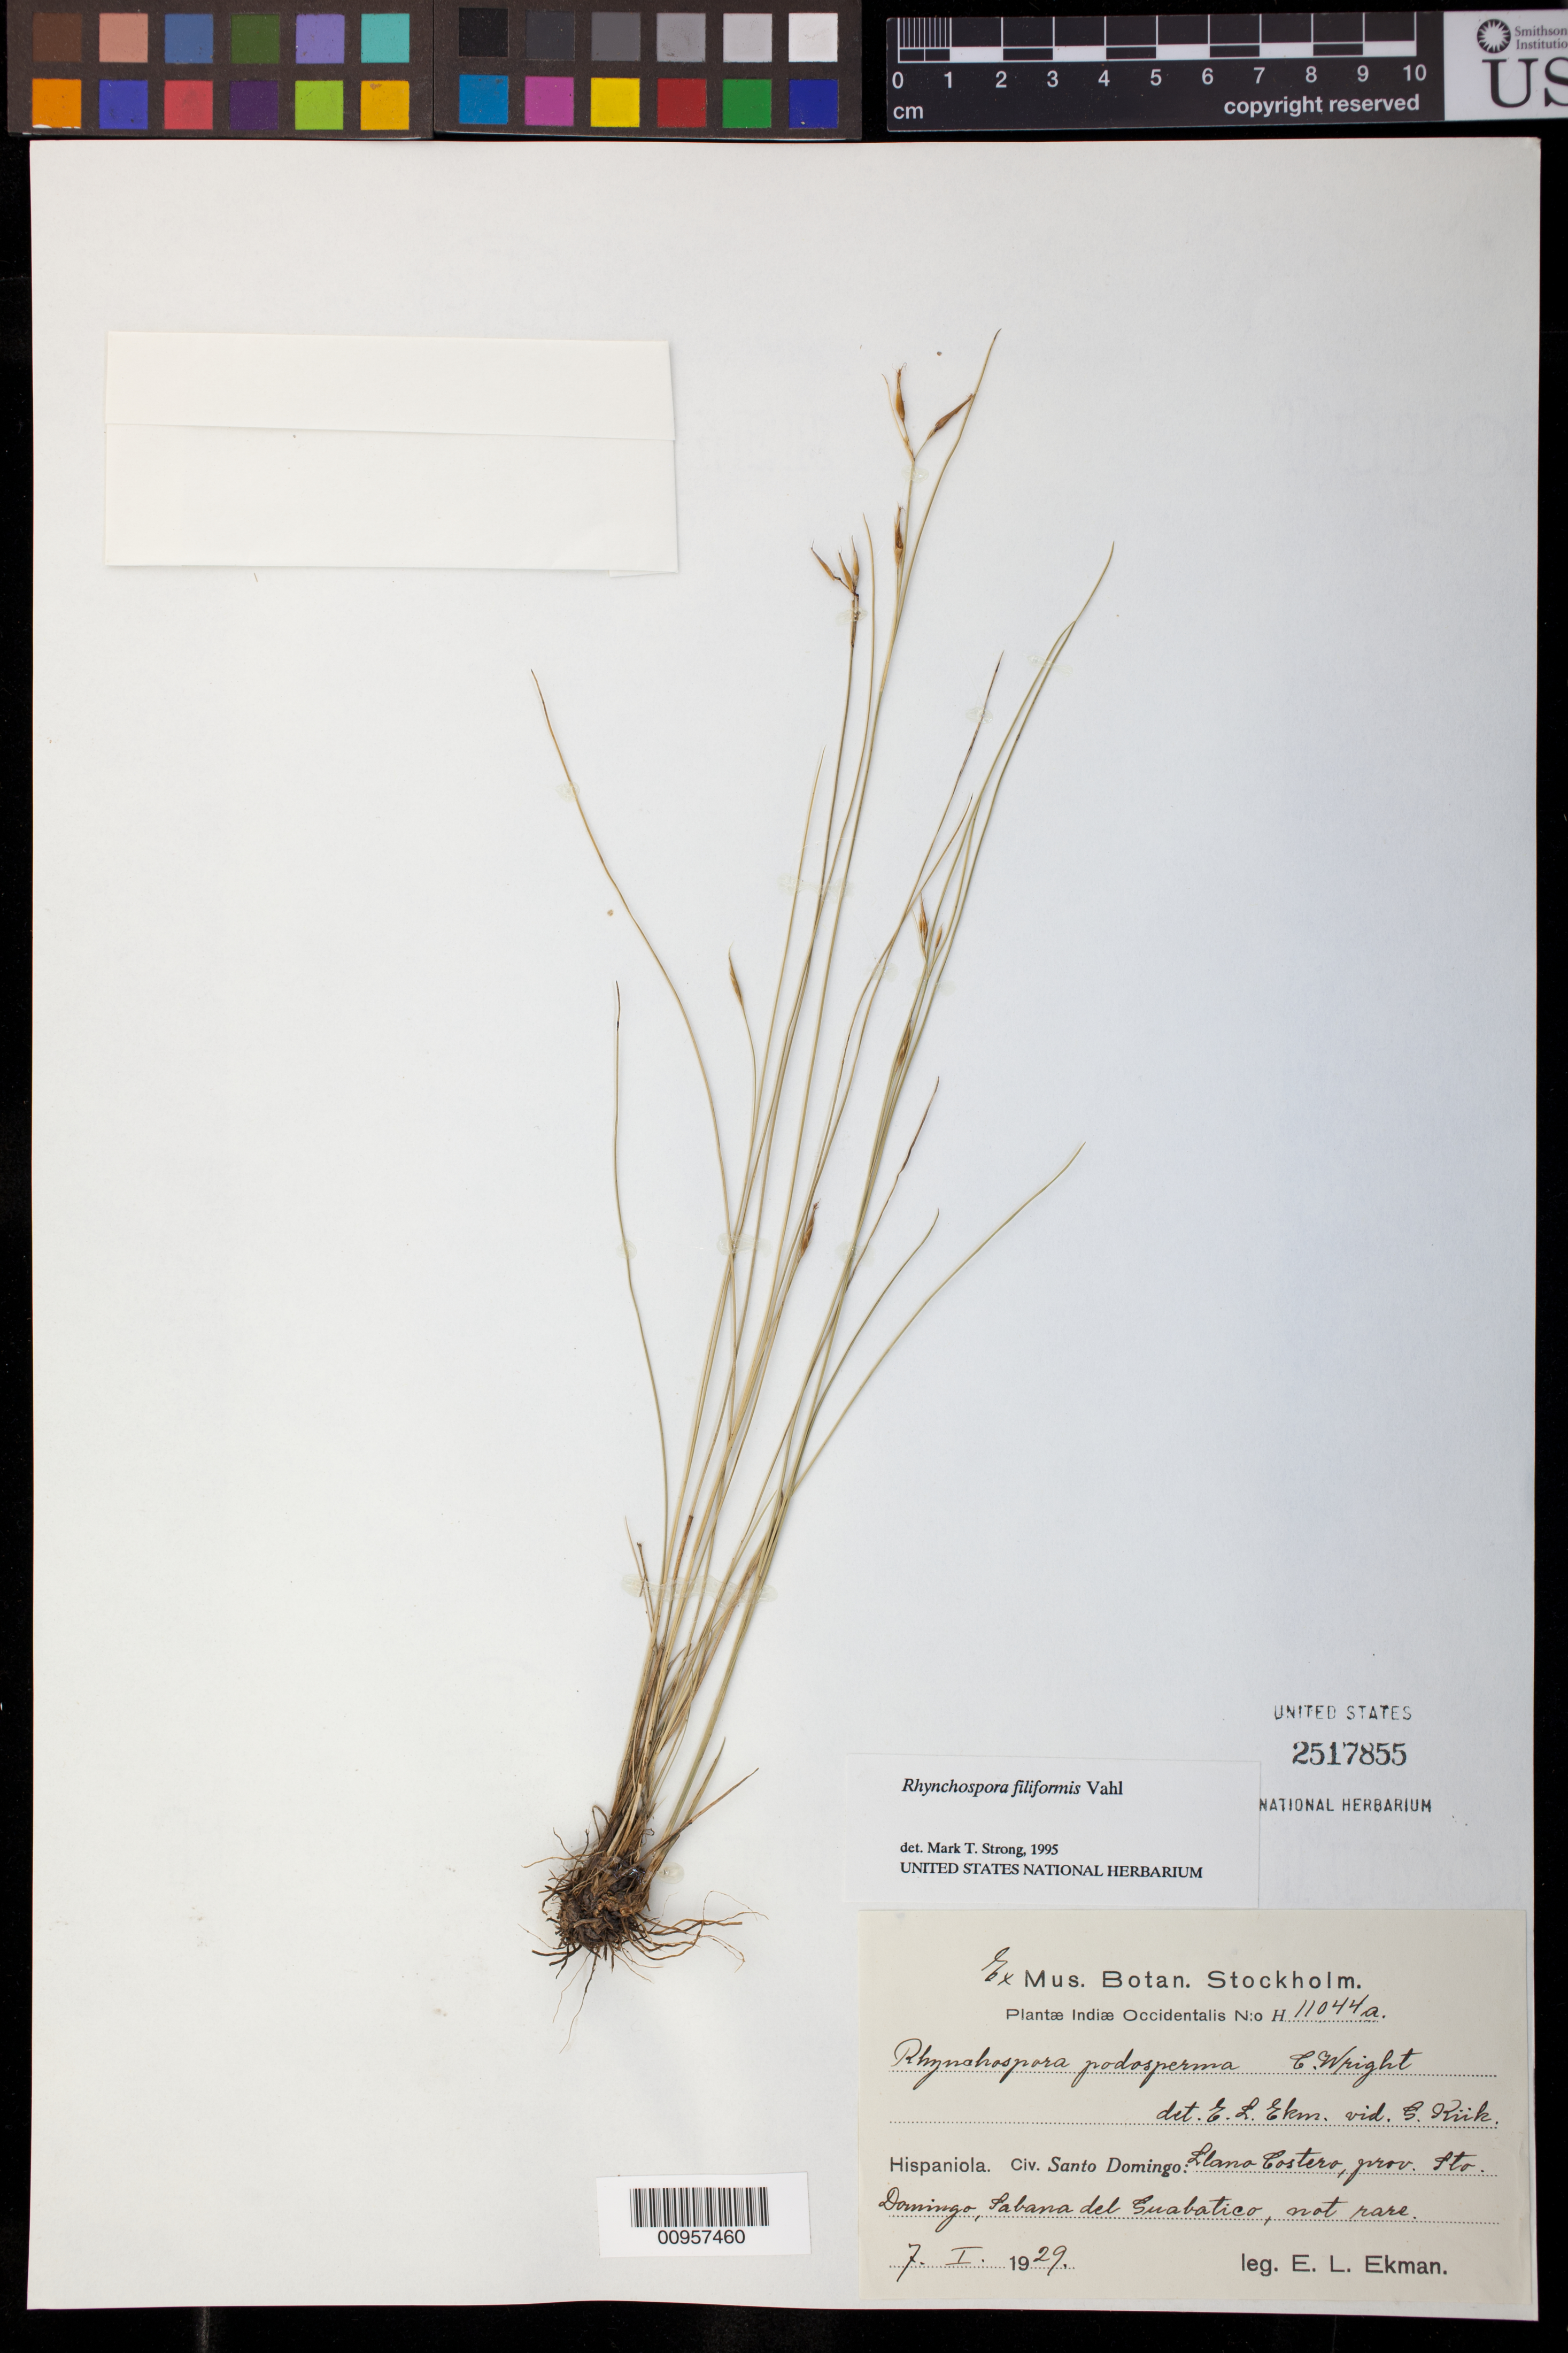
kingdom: Plantae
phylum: Tracheophyta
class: Liliopsida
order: Poales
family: Cyperaceae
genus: Rhynchospora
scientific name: Rhynchospora filiformis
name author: Vahl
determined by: Strong, M. T., (US), Smithsonian Institution - National Museum of Natural History (UNITED STATES)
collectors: E. L. Ekman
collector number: H 11044A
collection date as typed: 07 Jan 1929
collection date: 1929-01-07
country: Dominican Republic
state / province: Santo Domingo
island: Hispaniola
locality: Llano Costero, Sabana del Guabatico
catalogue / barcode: US 2517855